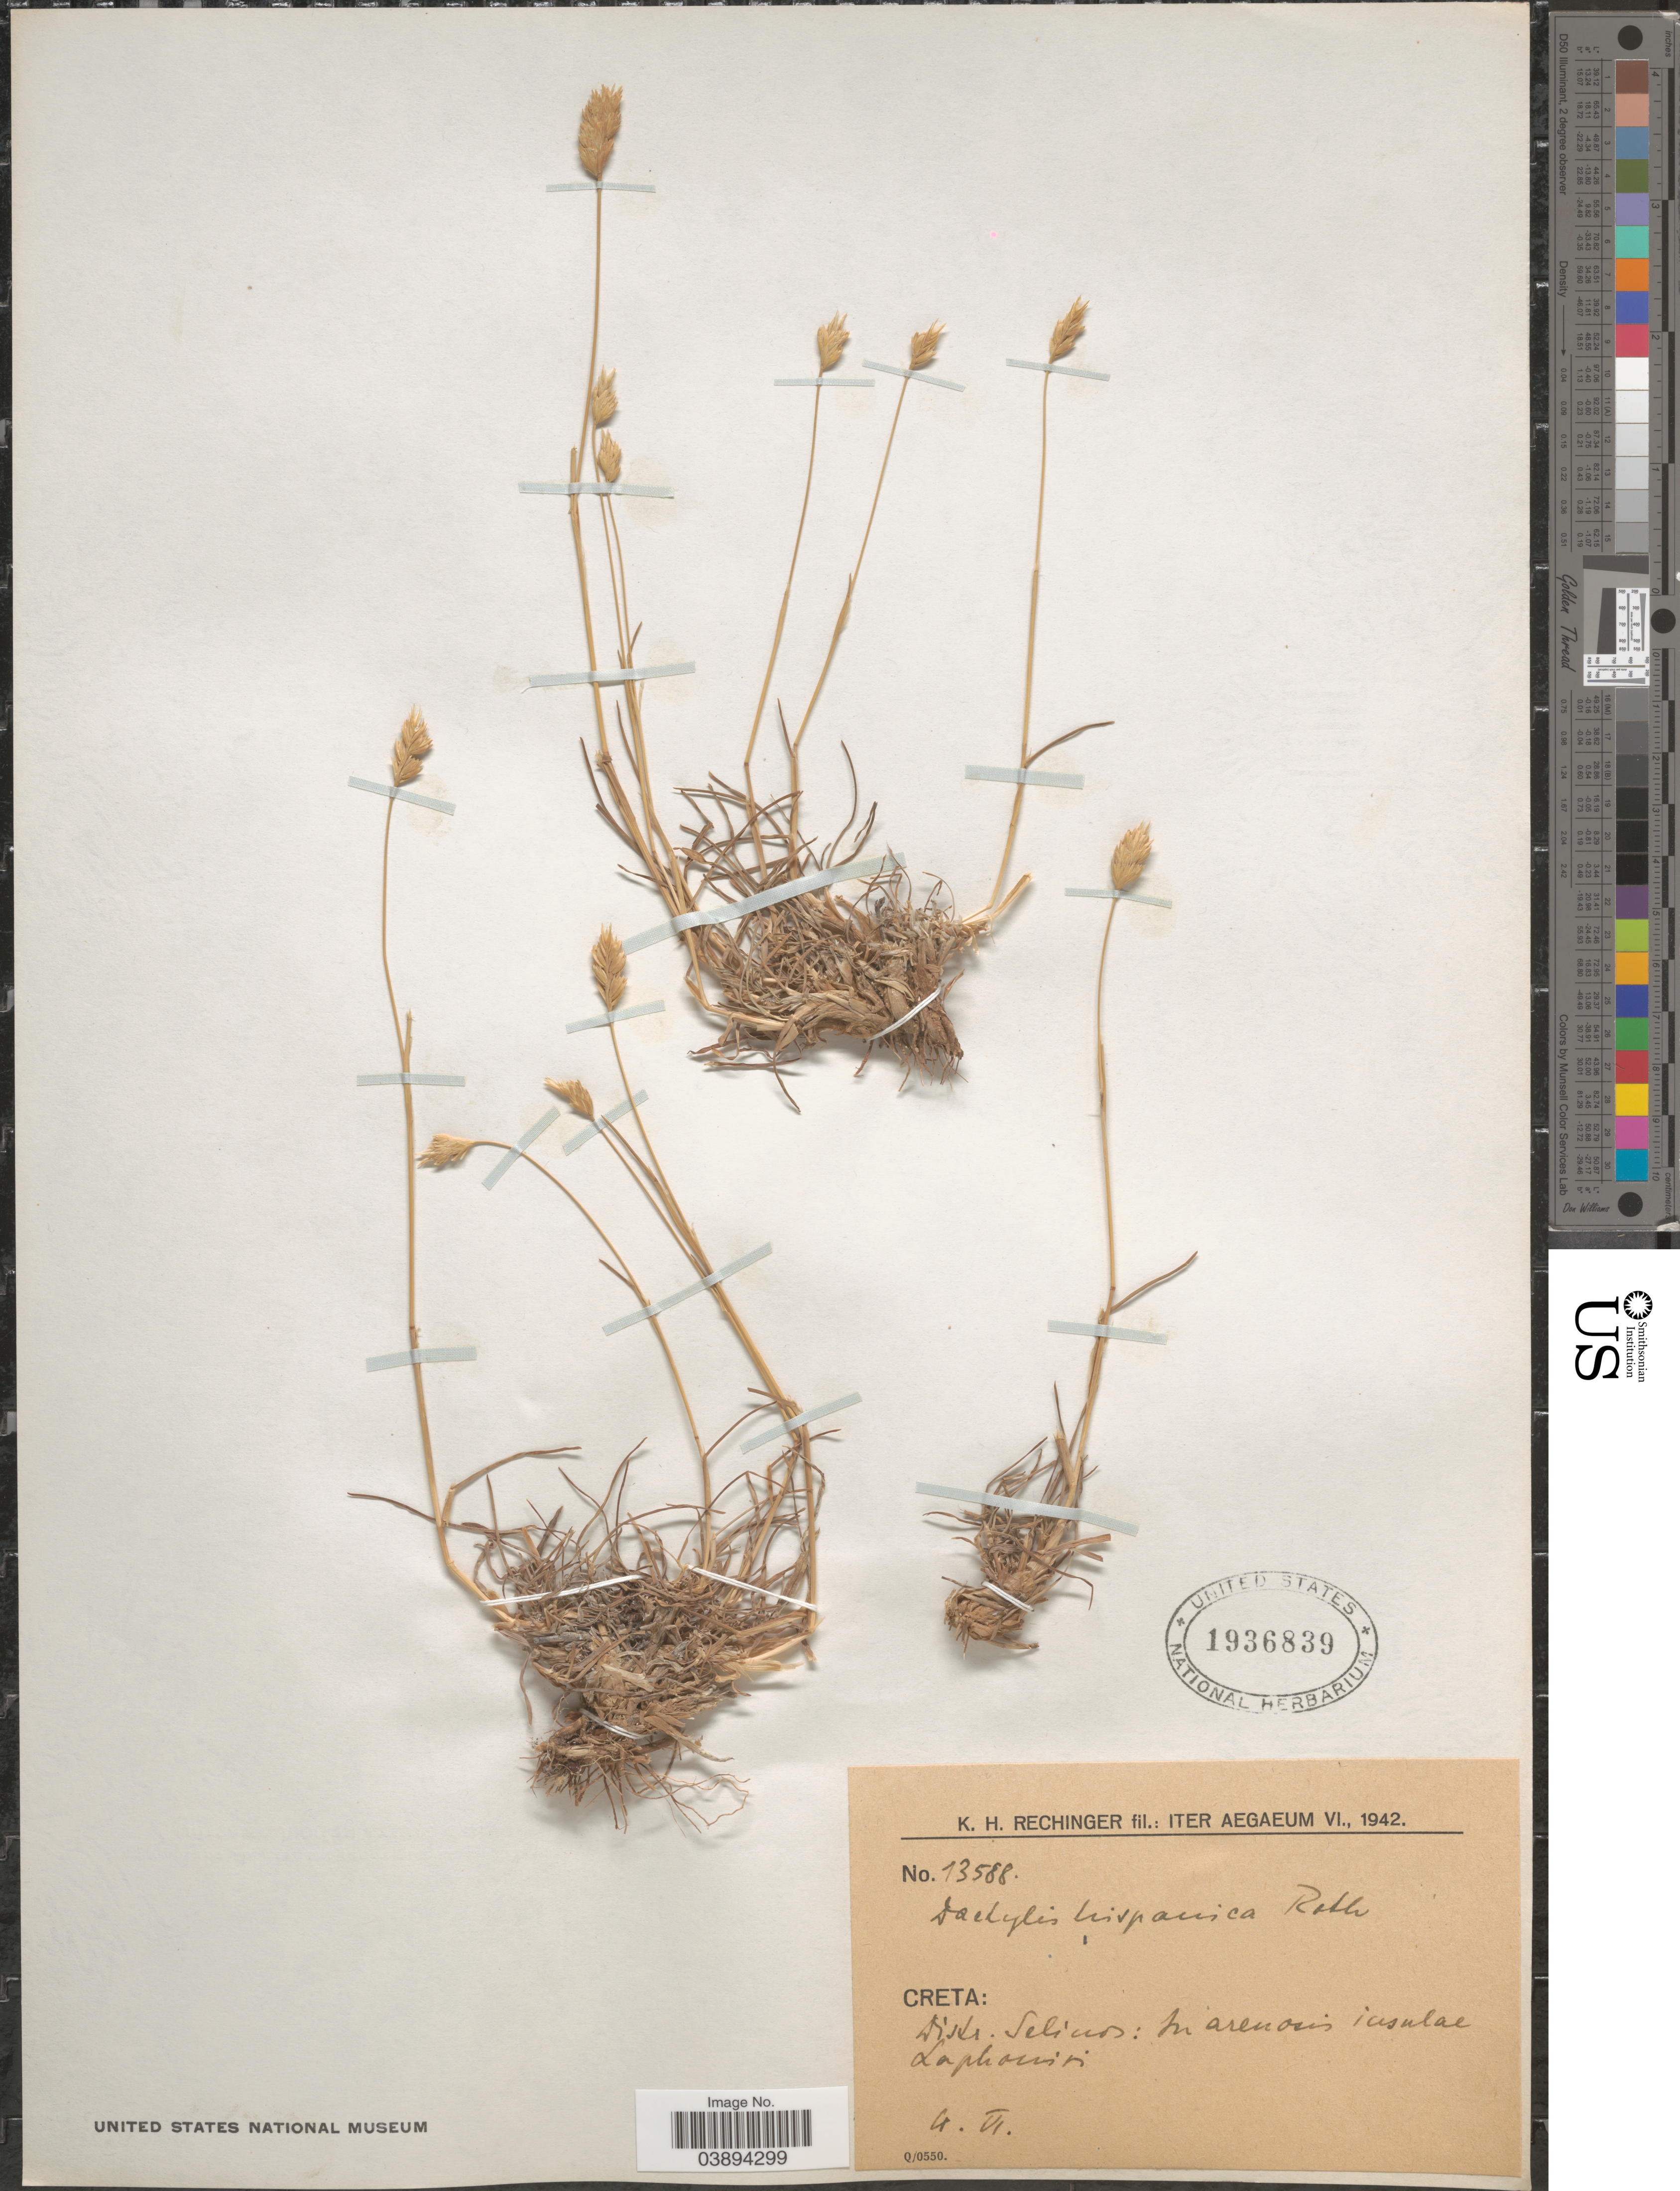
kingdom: Plantae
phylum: Tracheophyta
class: Liliopsida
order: Poales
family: Poaceae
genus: Dactylis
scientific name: Dactylis glomerata subsp. hispanica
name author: (Roth) Nyman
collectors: K. H. Rechinger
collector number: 13588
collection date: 1942-06-04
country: Greece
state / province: Crete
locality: Creta: Distr. Selinos: In arenosis insulae Laphonisi.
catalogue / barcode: US 1936839